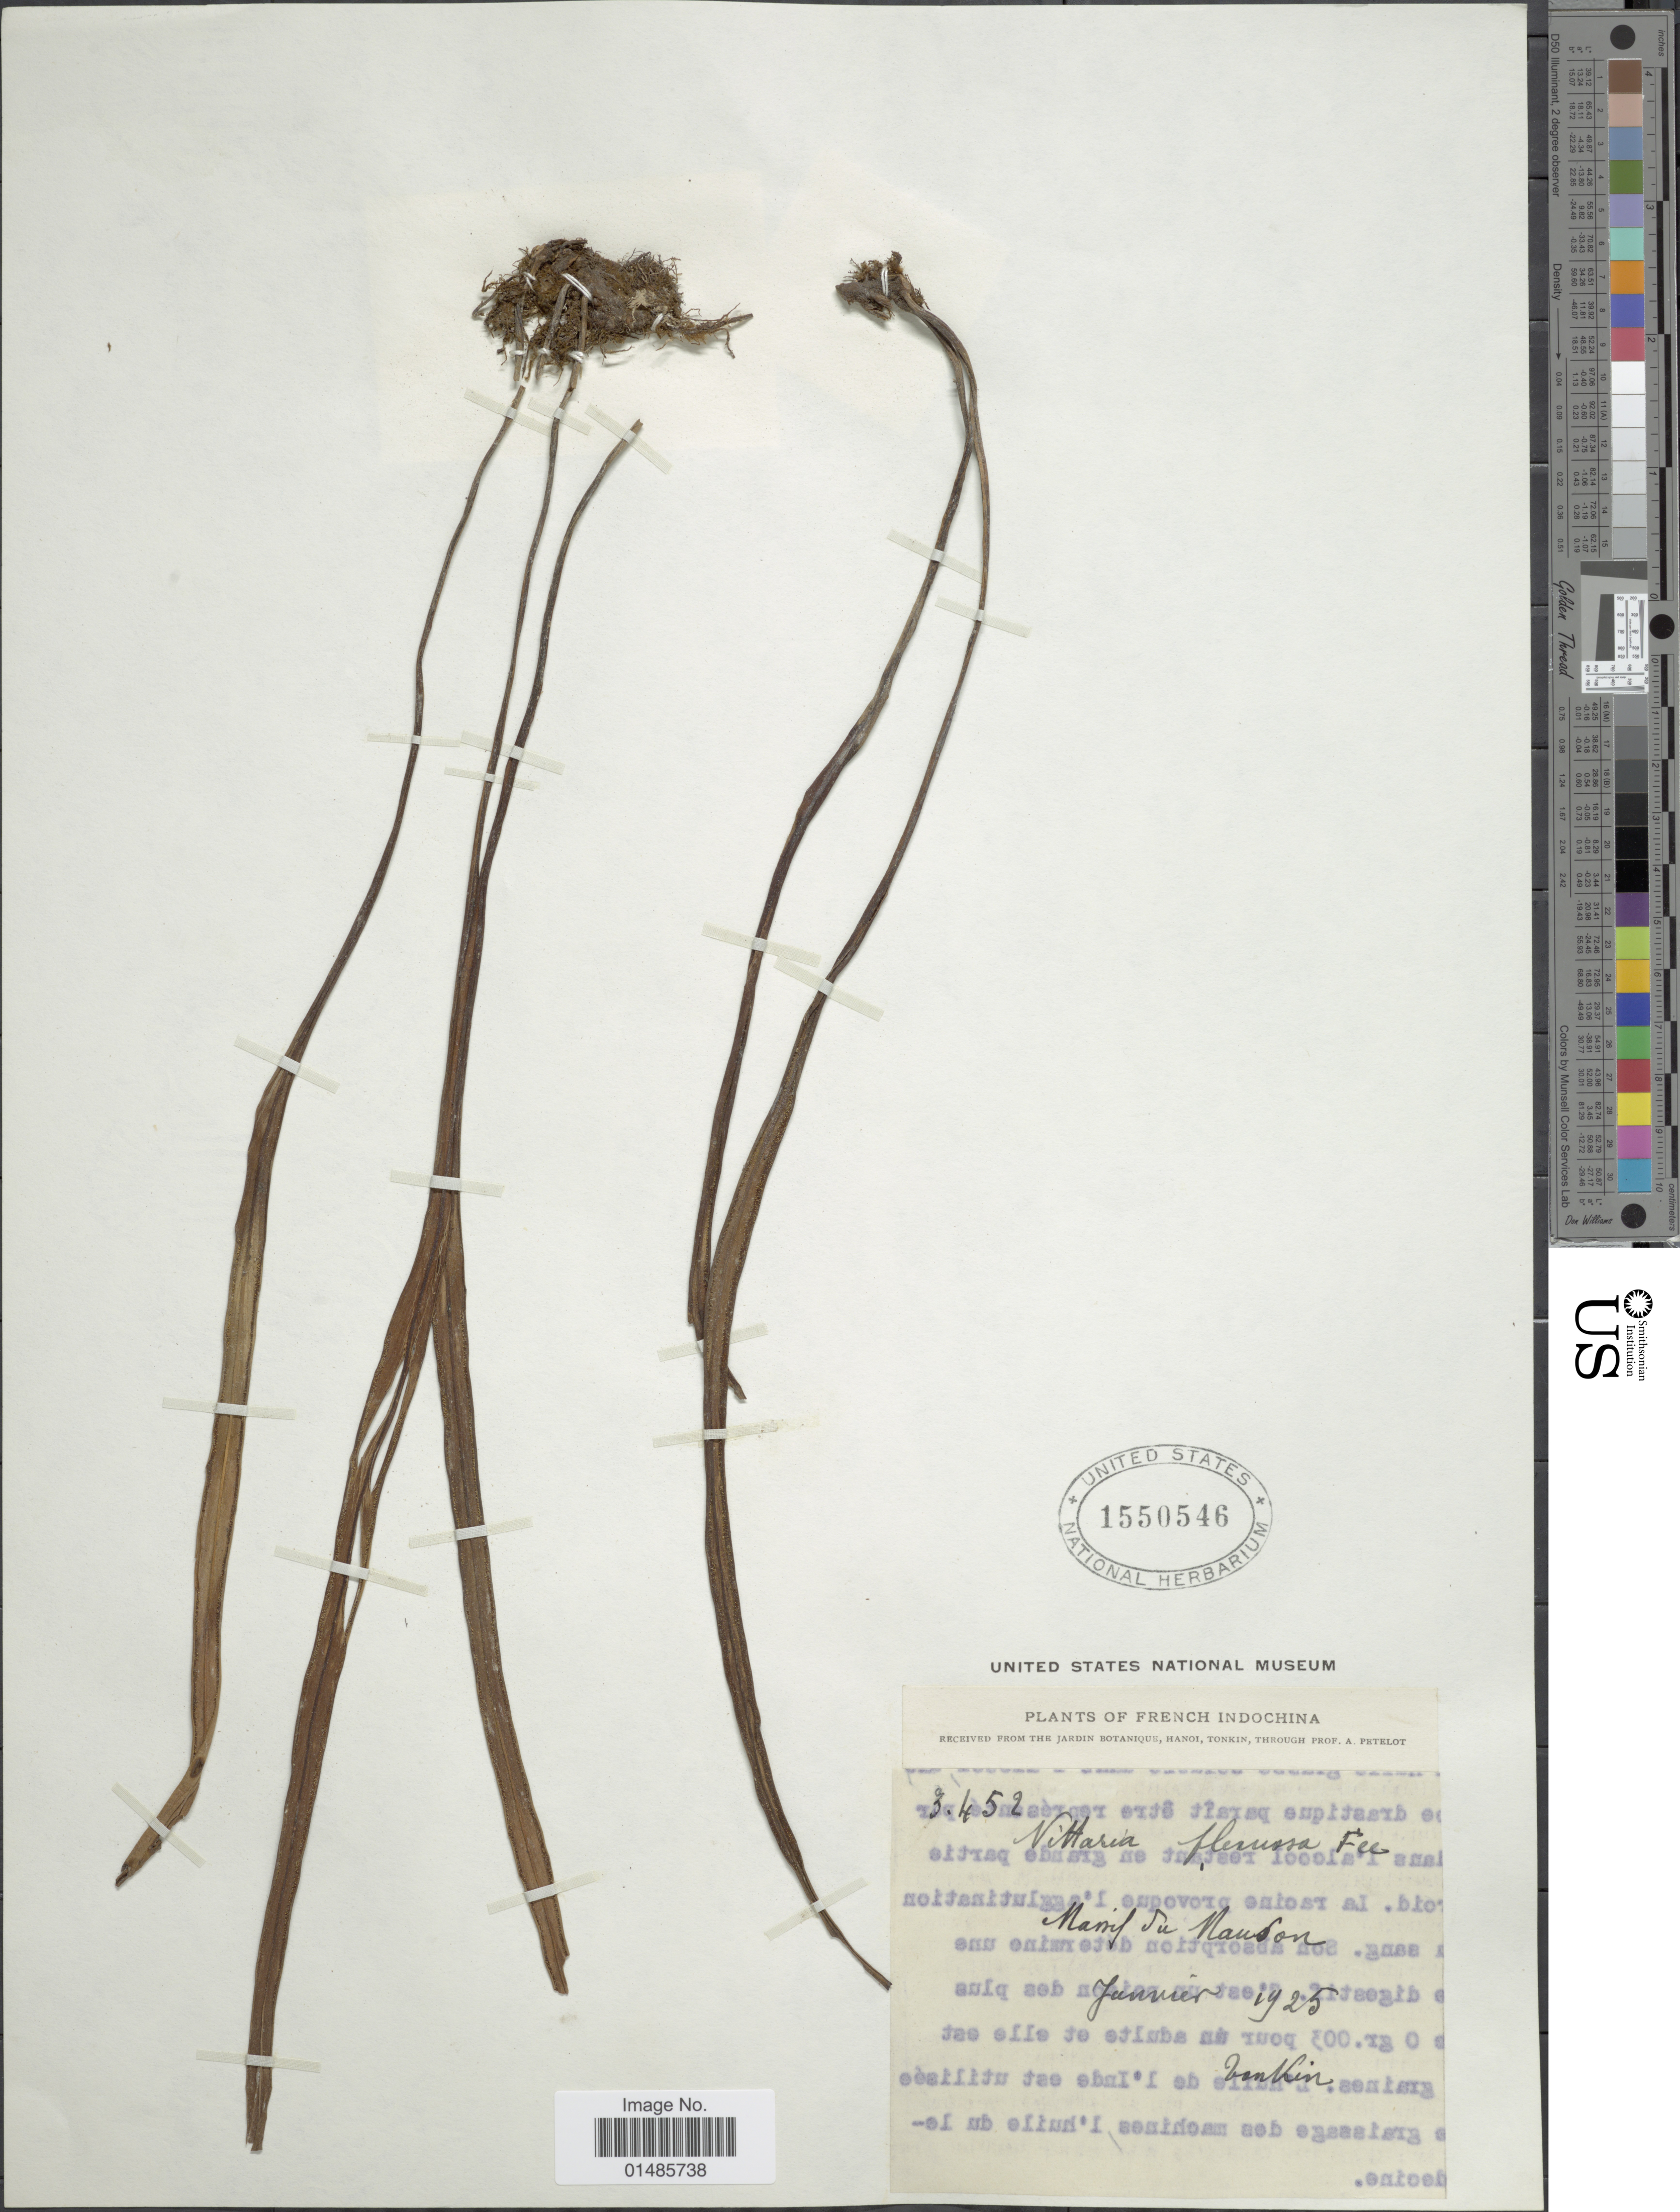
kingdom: Plantae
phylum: Tracheophyta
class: Polypodiopsida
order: Polypodiales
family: Pteridaceae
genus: Haplopteris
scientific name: Haplopteris flexuosa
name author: (Fée) E.H. Crane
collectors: A. Petelot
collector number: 3452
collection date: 1925-01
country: Vietnam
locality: French Indochina. Tonkin. Massif du Nandon. [interpreted]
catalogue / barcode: US 1550546